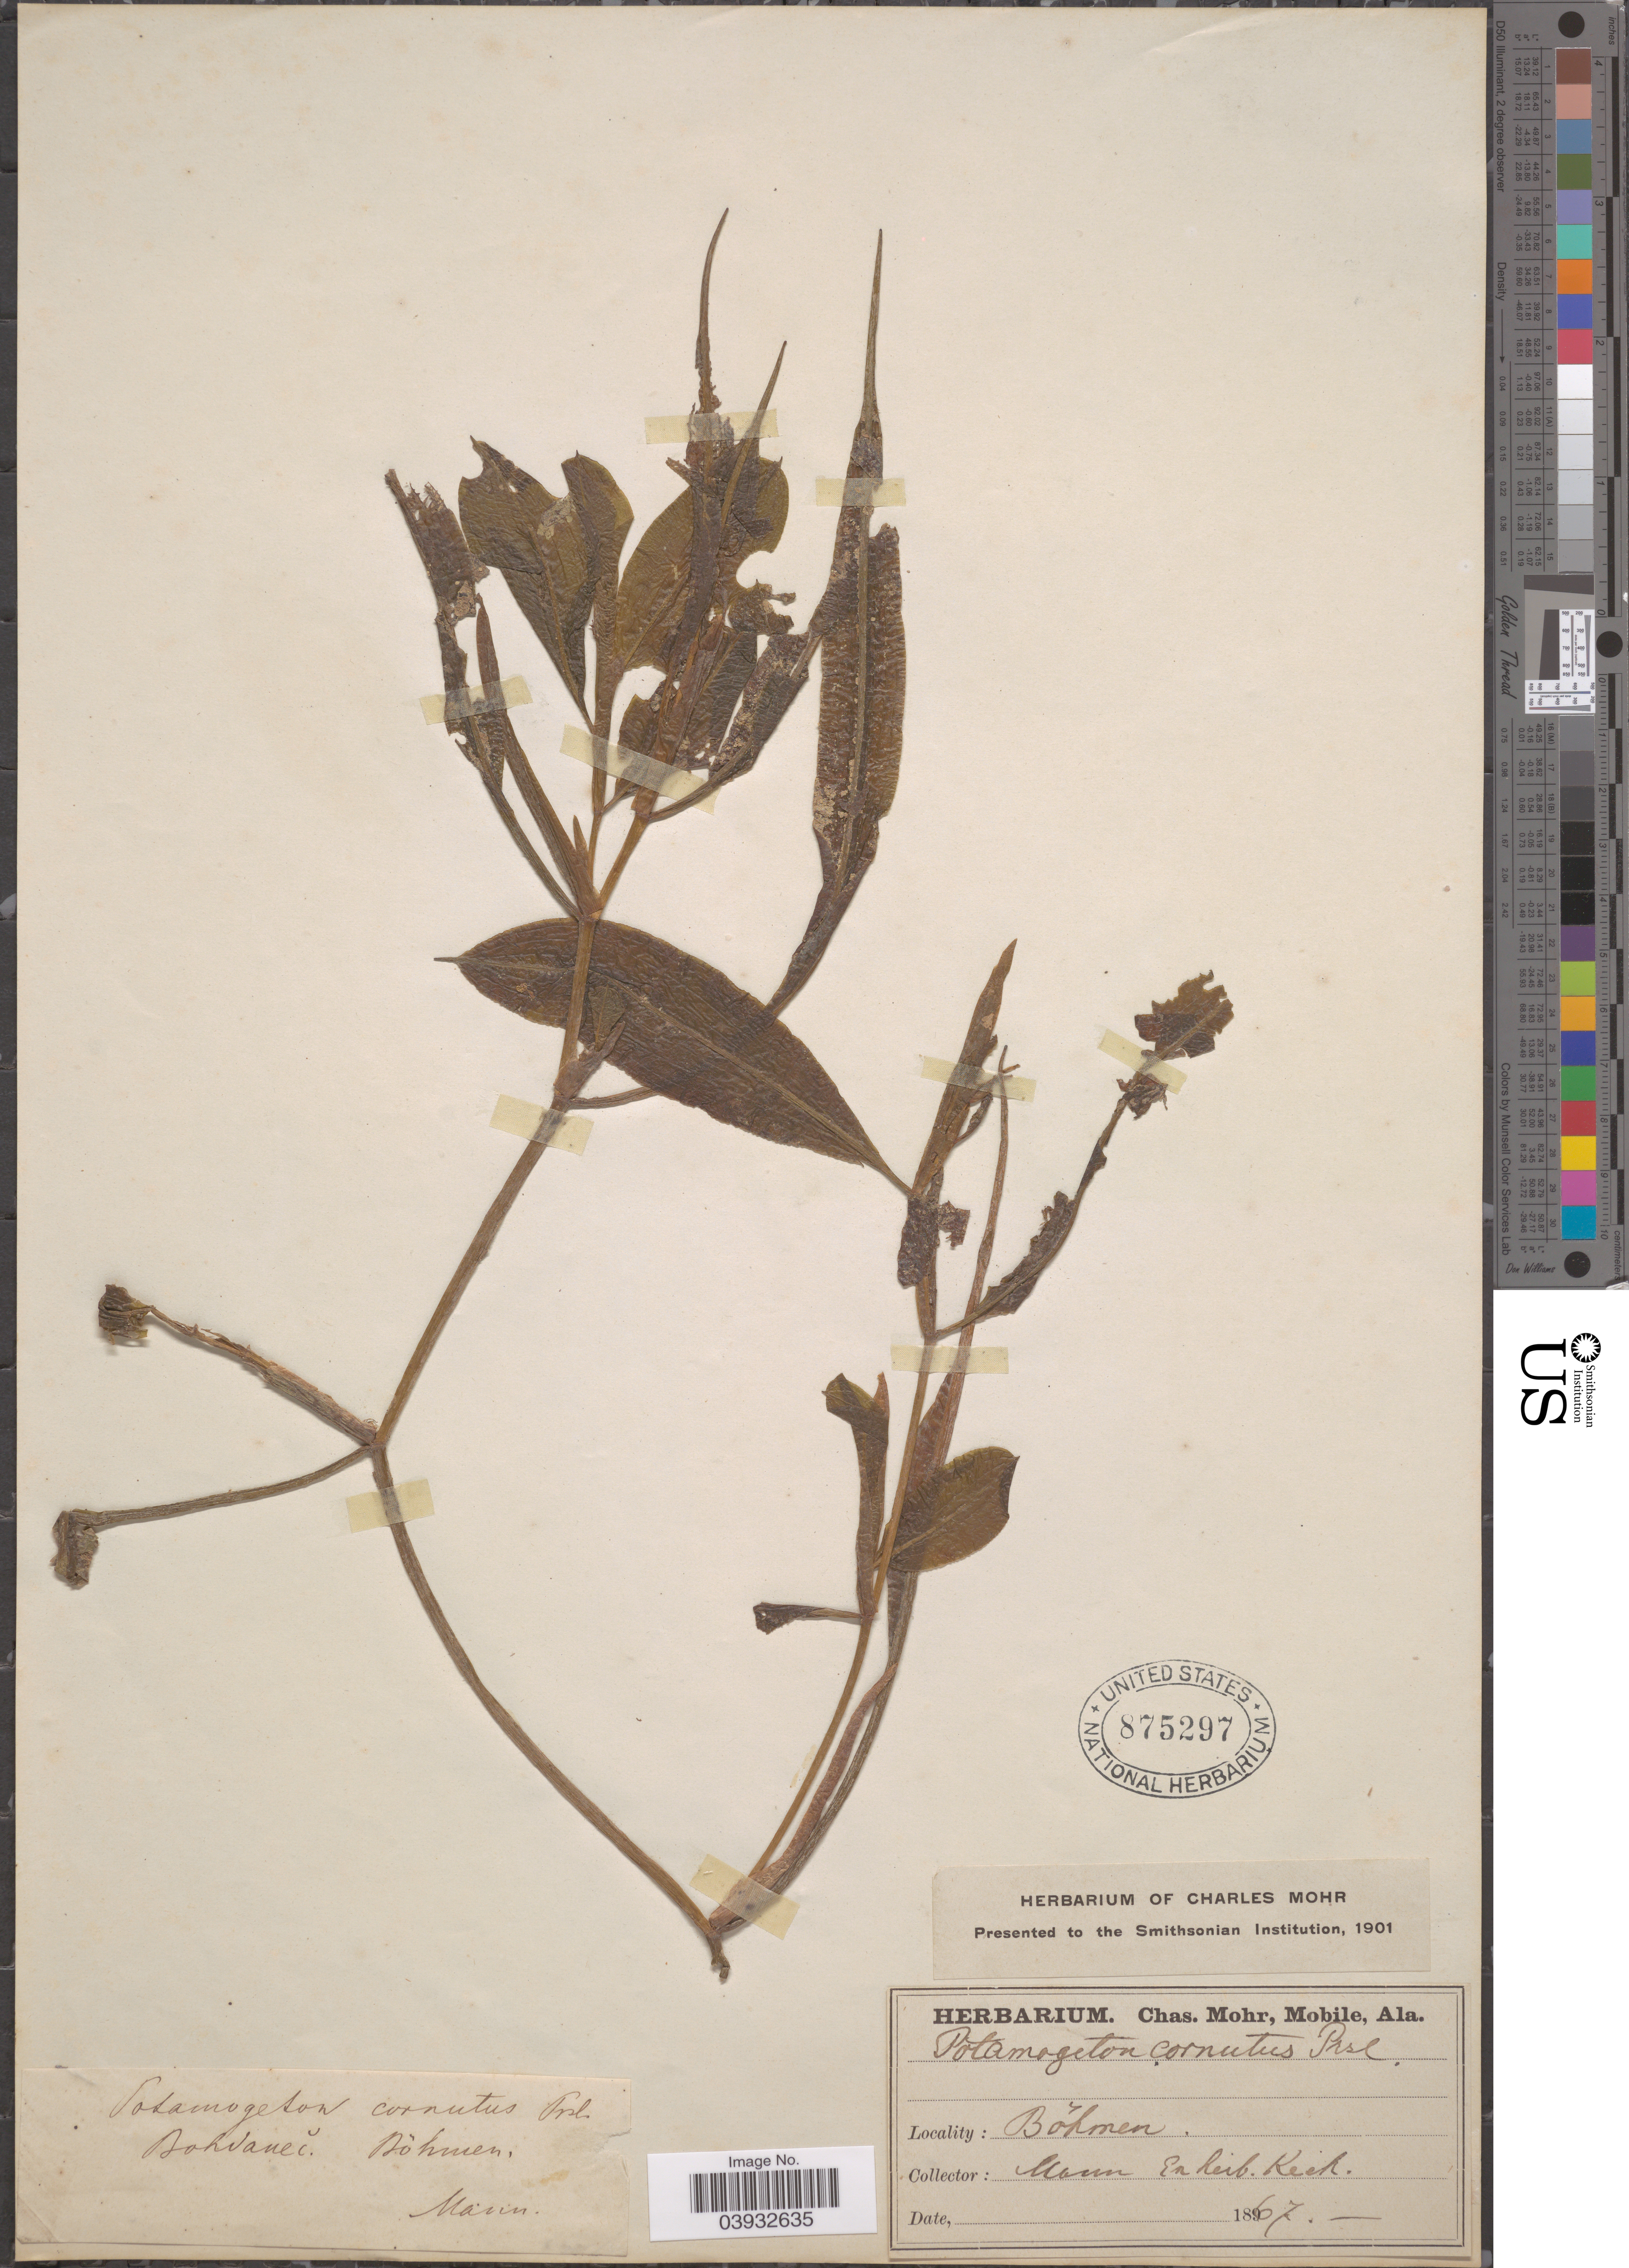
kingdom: Plantae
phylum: Tracheophyta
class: Liliopsida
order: Alismatales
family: Potamogetonaceae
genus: Potamogeton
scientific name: Potamogeton sp.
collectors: -. Marin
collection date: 1867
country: Czechia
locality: Bõhmen. Bohvaneč.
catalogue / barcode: US 875297